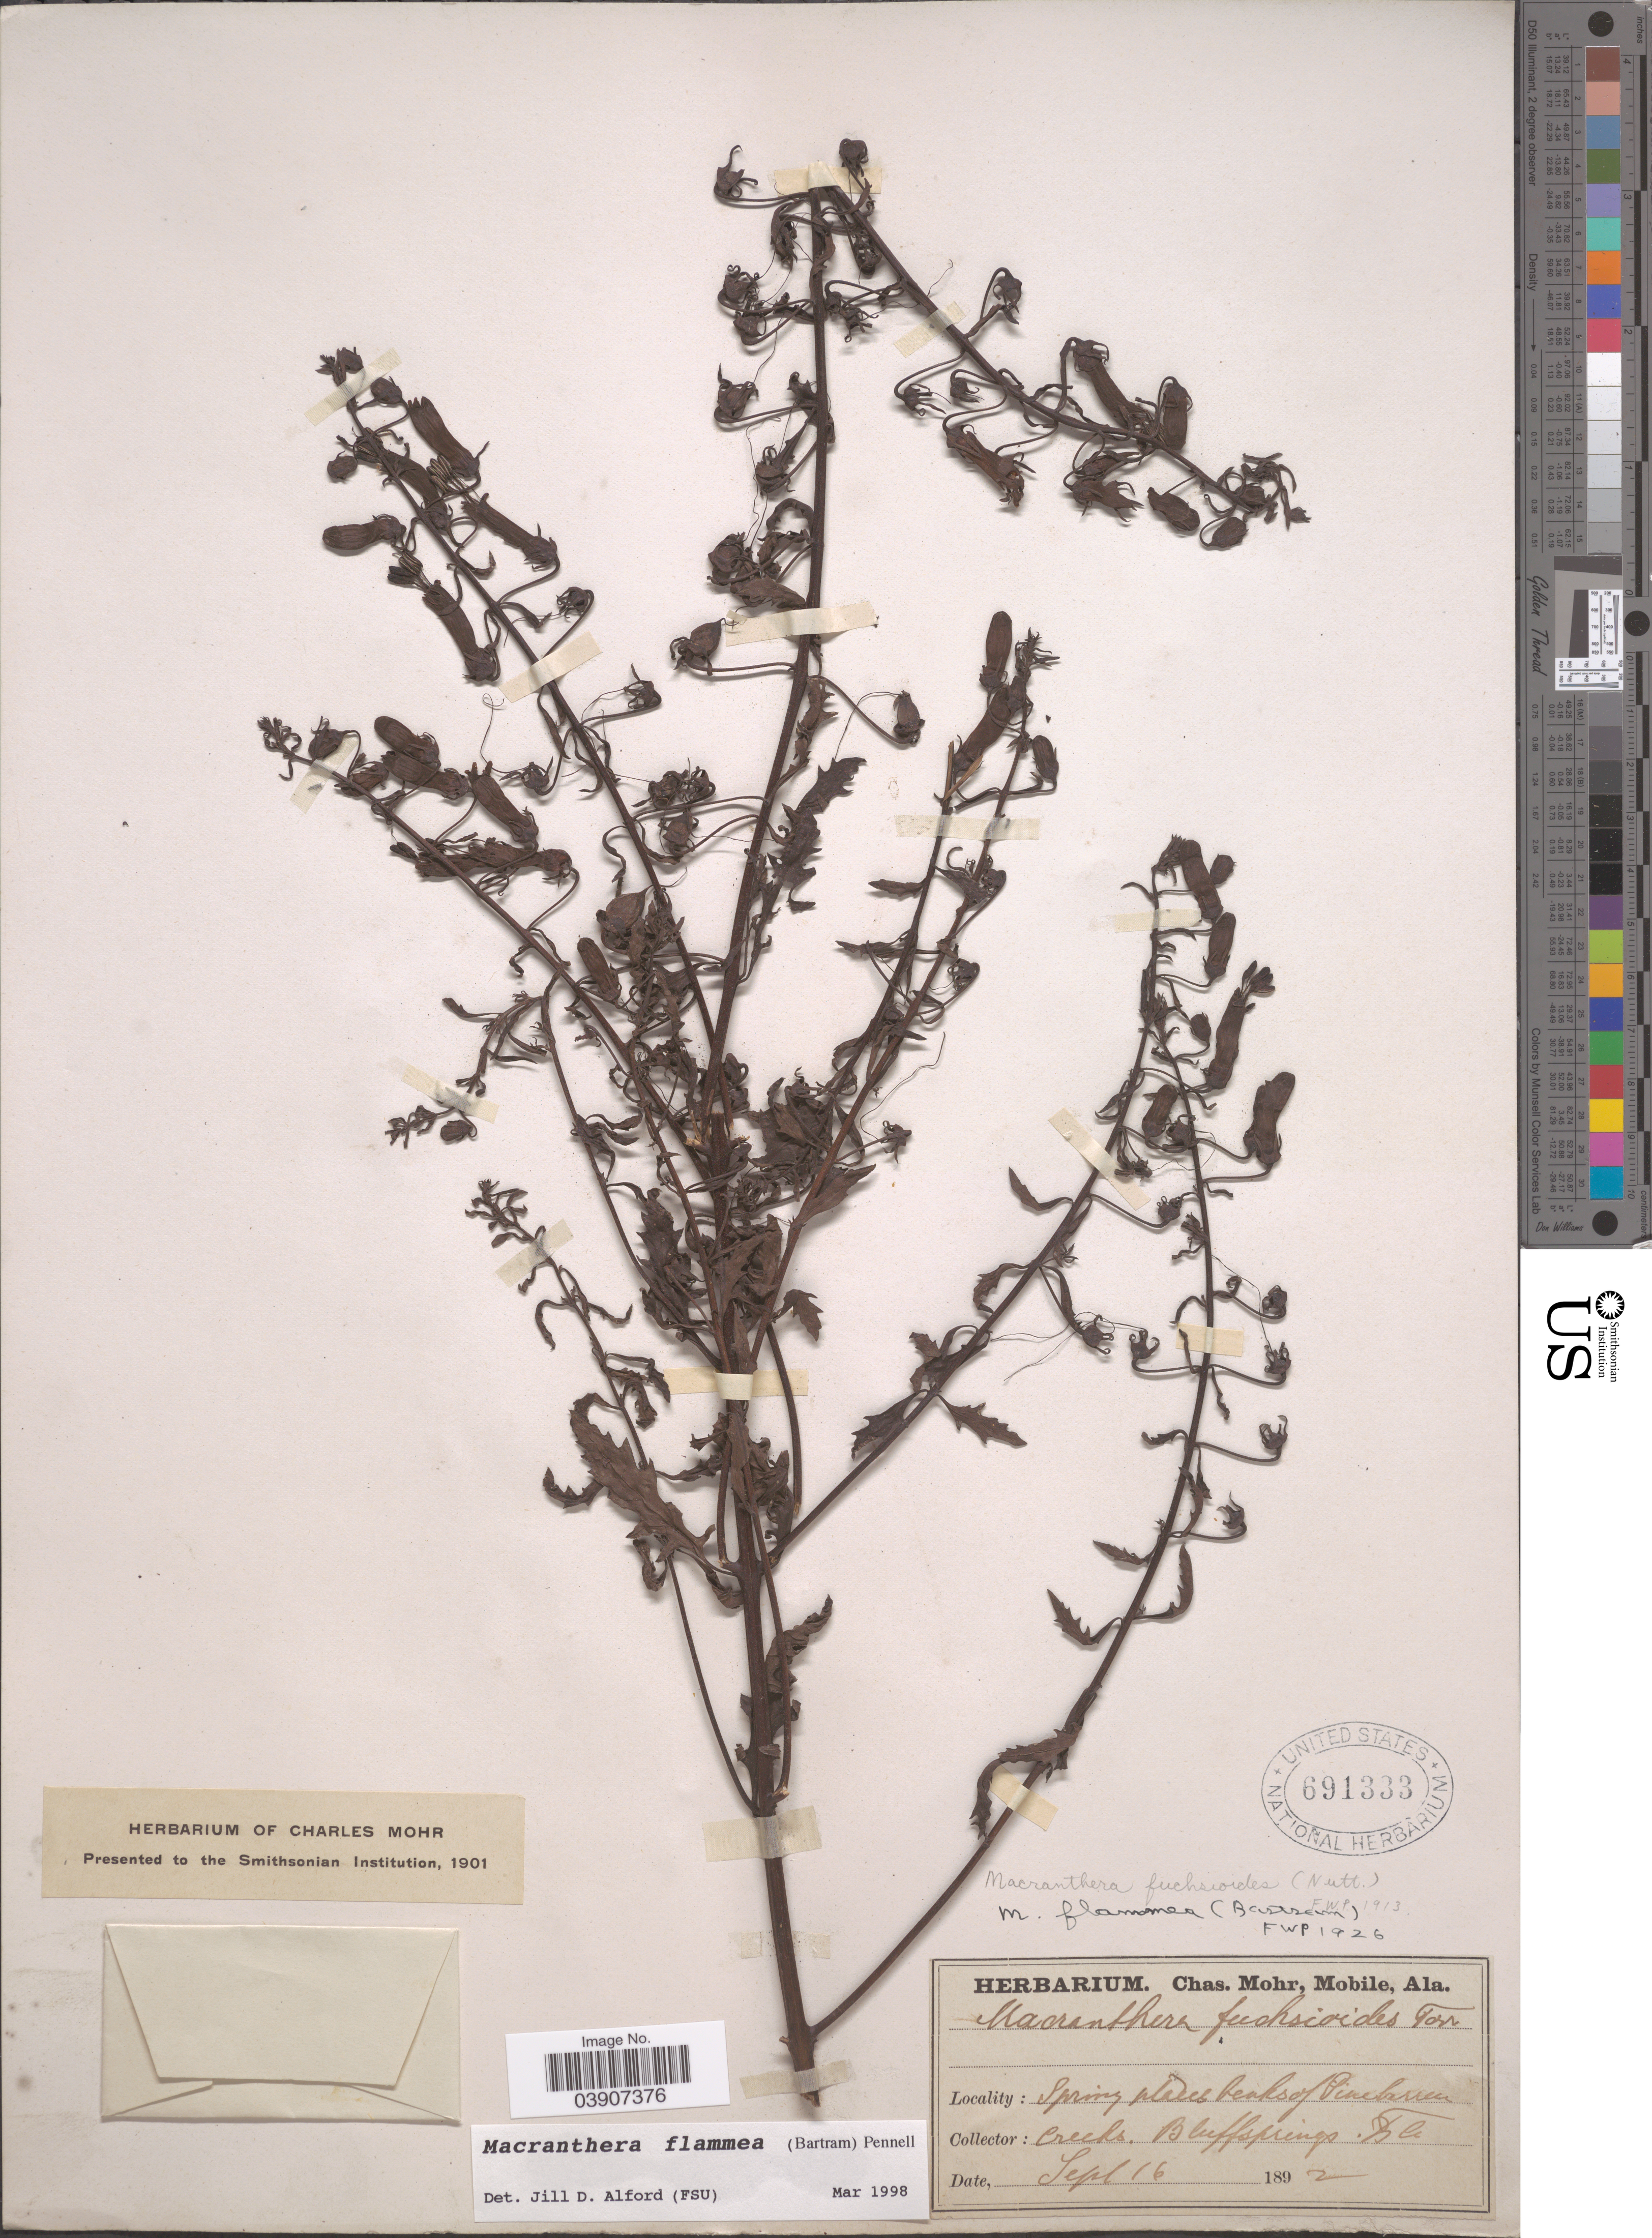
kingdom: Plantae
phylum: Tracheophyta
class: Magnoliopsida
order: Lamiales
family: Orobanchaceae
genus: Macranthera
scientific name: Macranthera flammea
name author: Pennell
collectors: ex herb. Charles Mohr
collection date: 1892-09-16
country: United States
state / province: Florida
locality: Spring places banks of Pinebarren. Creeks, Bluffsprings.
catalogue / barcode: US 691333